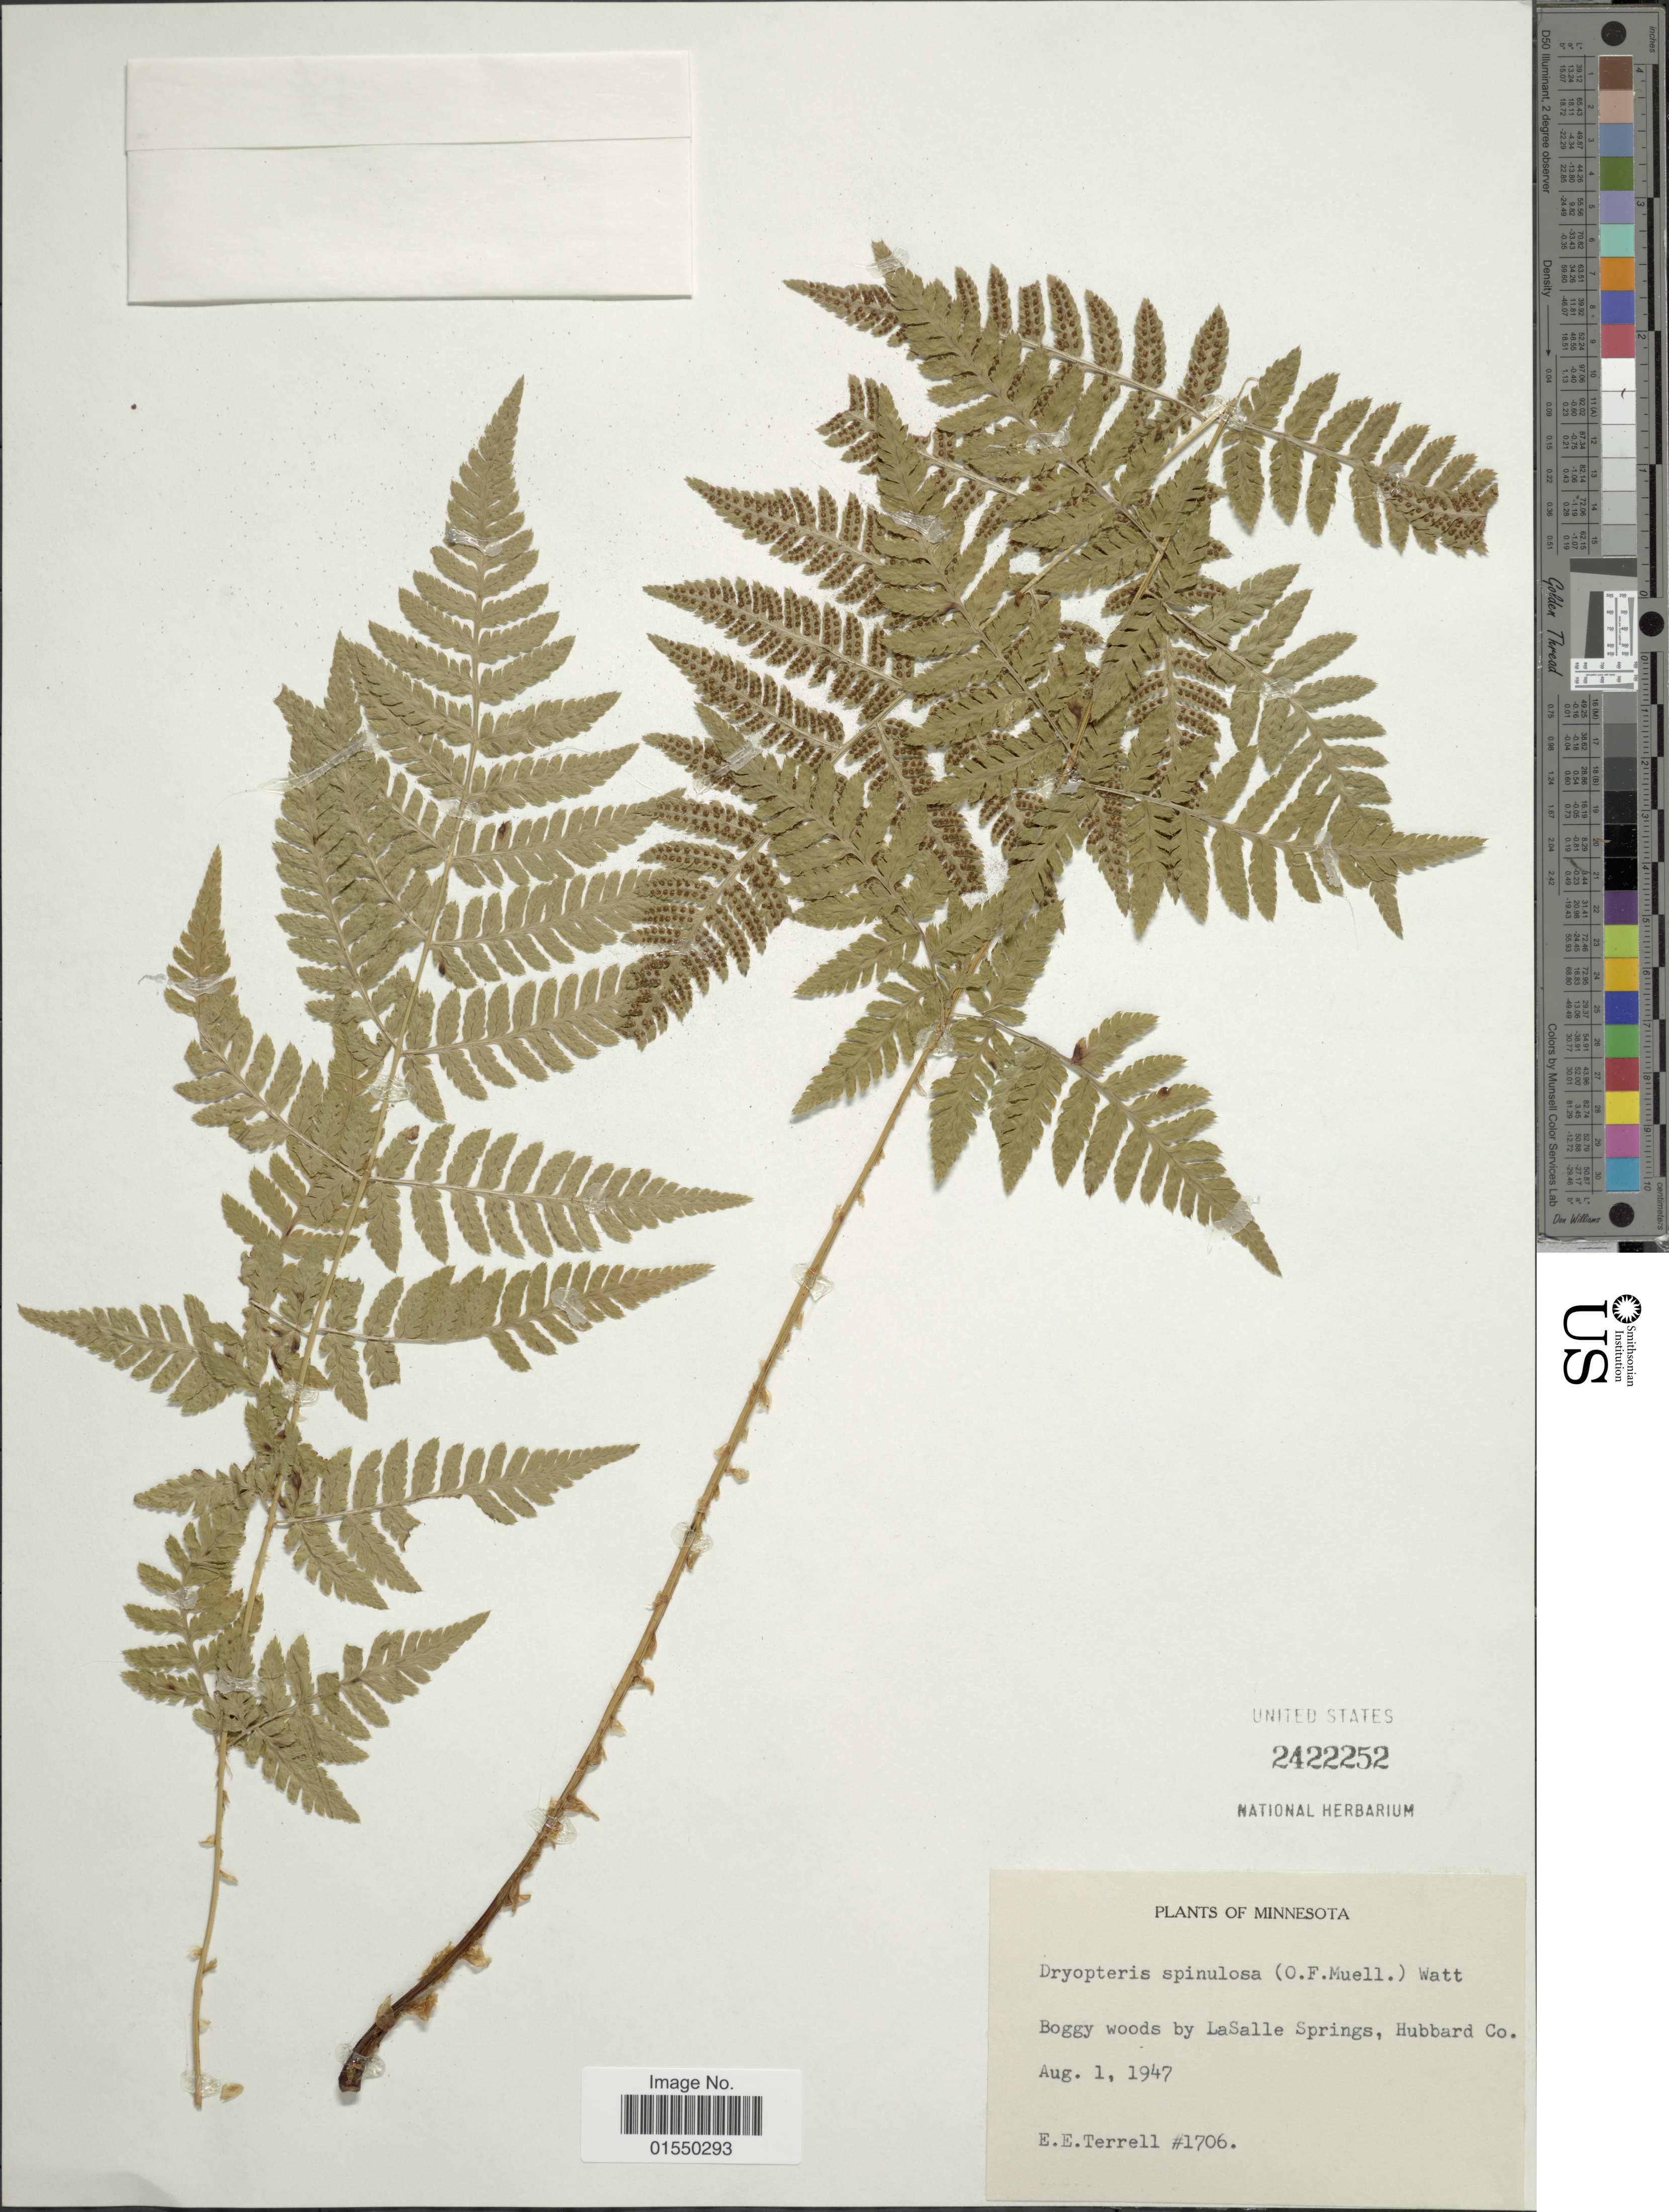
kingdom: Plantae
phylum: Tracheophyta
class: Polypodiopsida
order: Polypodiales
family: Dryopteridaceae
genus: Dryopteris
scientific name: Dryopteris carthusiana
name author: (Villars) H.P. Fuchs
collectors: E. E. Terrell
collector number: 1706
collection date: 1947-08-01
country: United States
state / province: Minnesota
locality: Boggy woods by LaSalle Springs, Hubbard Co.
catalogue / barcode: US 2422252